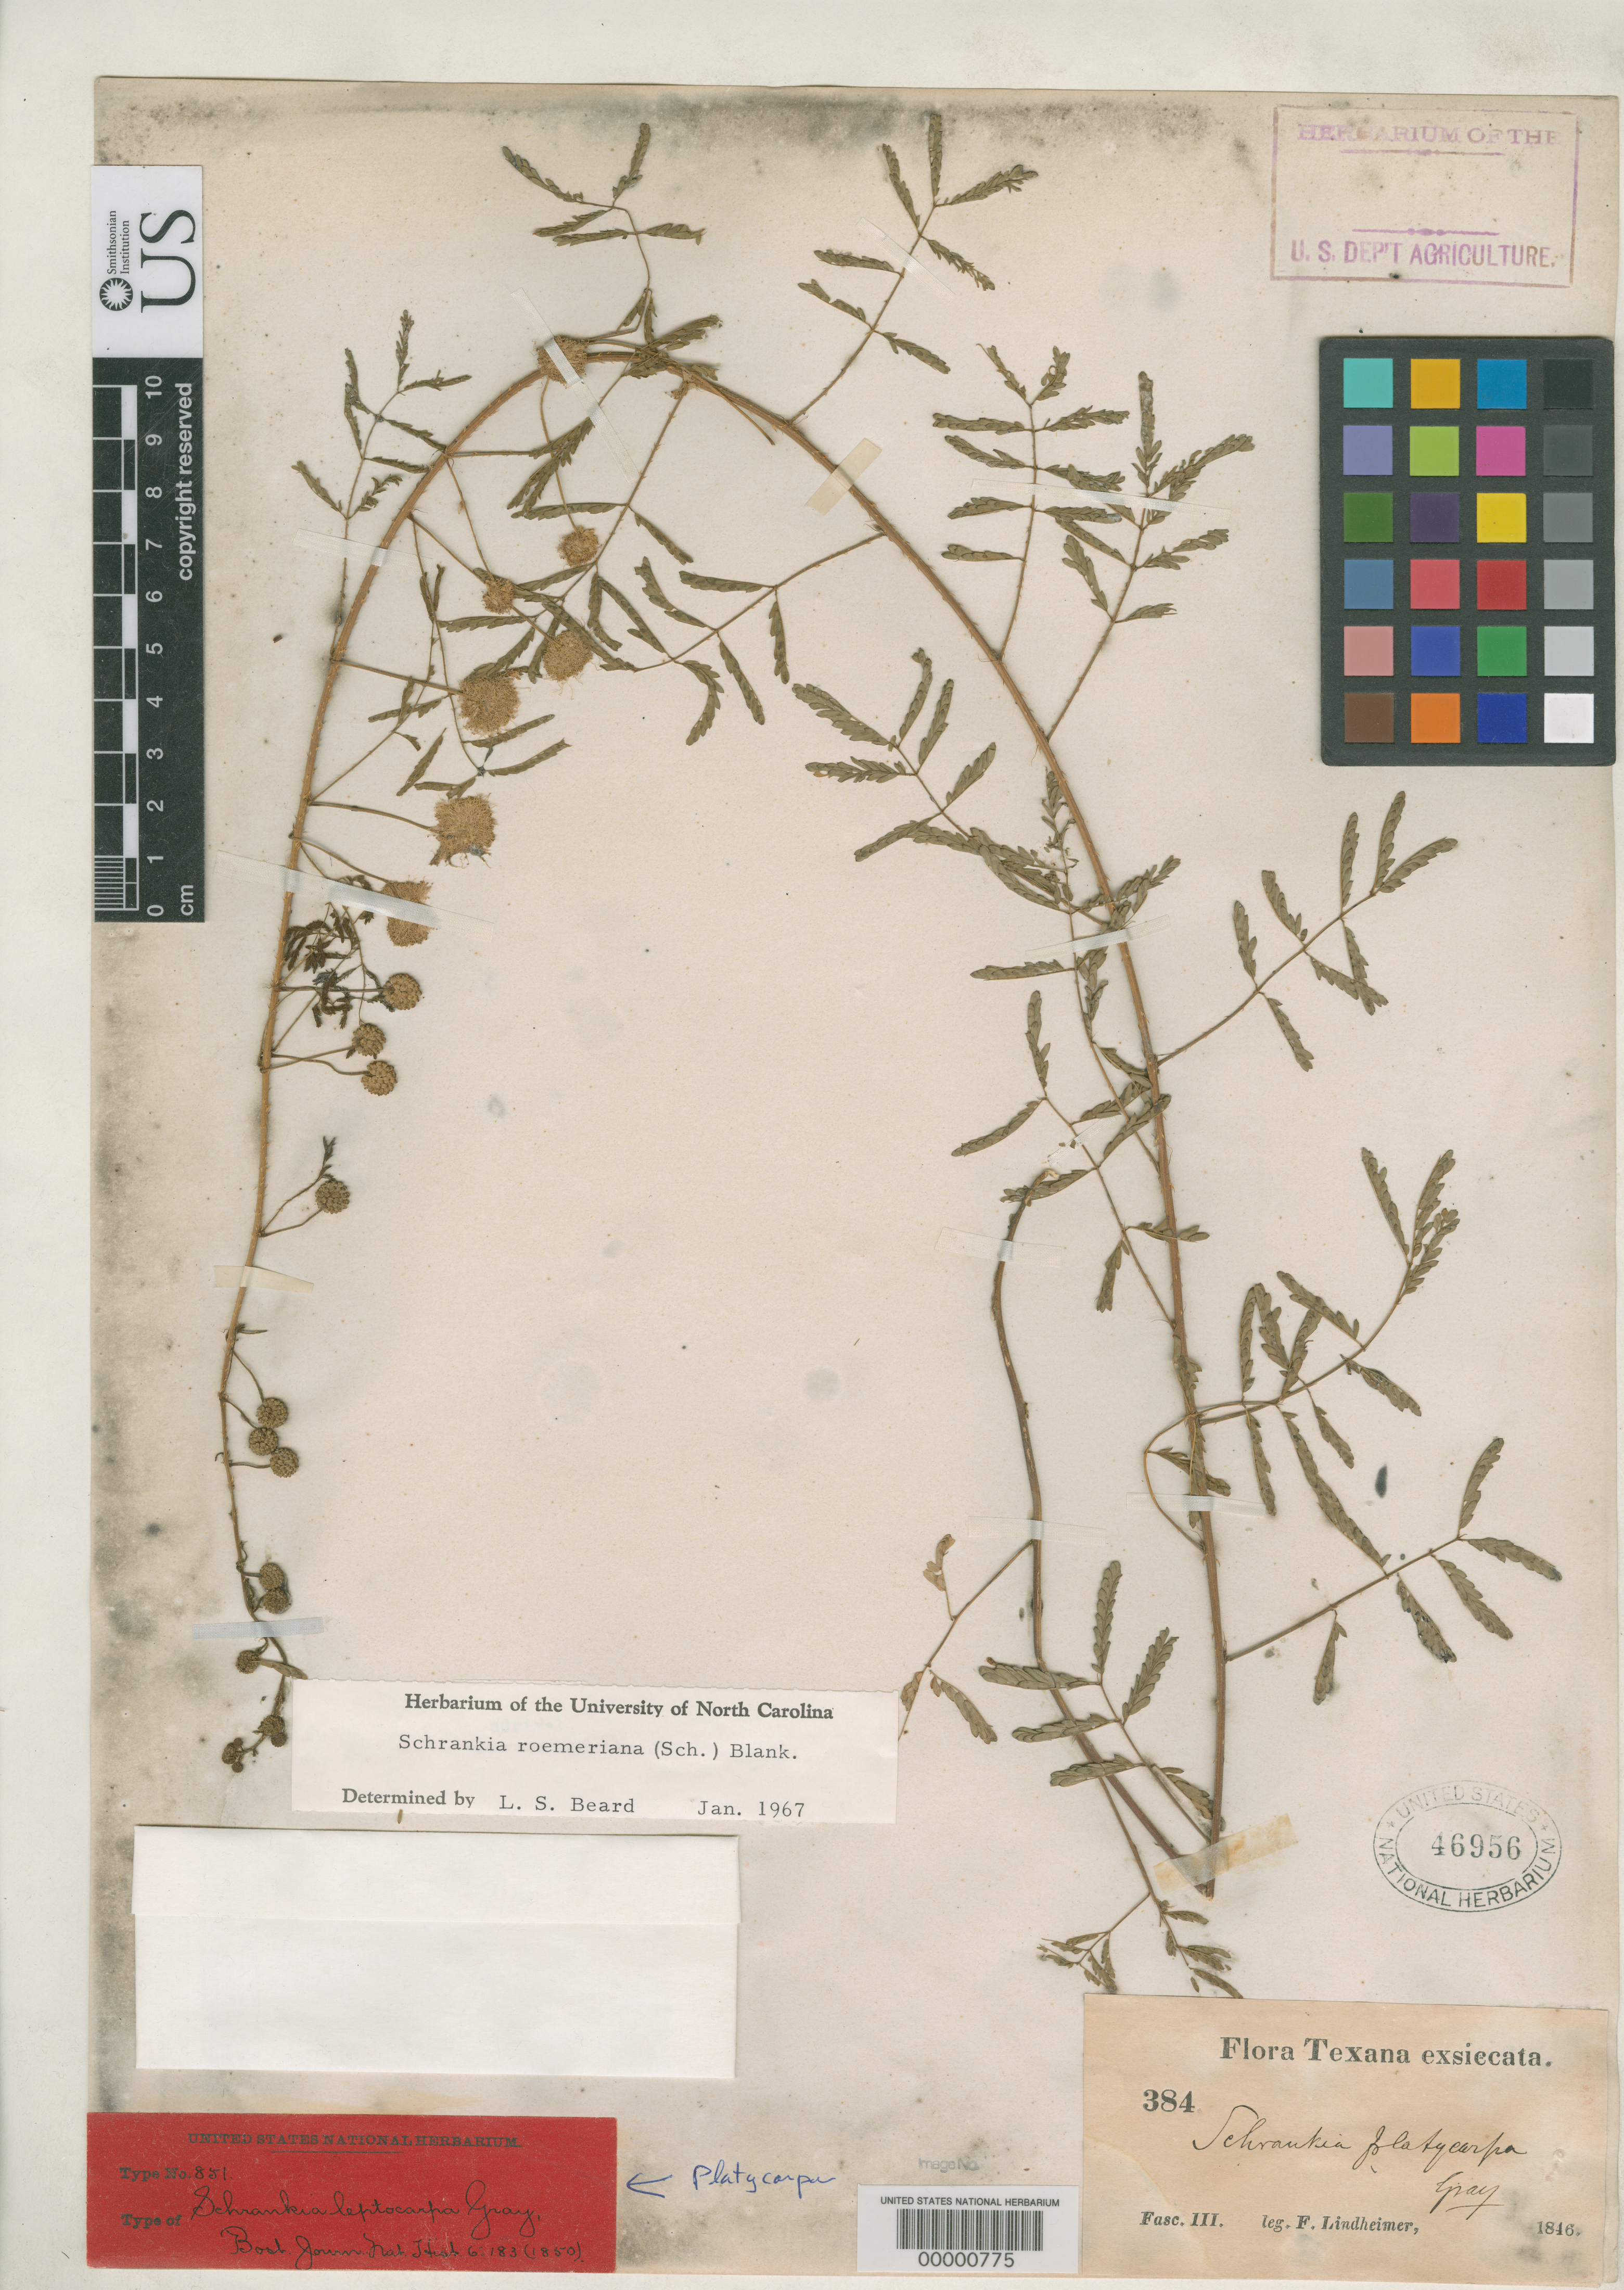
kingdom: Plantae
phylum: Tracheophyta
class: Magnoliopsida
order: Fabales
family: Fabaceae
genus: Schrankia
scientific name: Schrankia platycarpa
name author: A. Gray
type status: Isotype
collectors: F. J. Lindheimer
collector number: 384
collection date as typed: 1846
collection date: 1846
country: United States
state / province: Texas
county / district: Comal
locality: New Braunfels.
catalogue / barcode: US 46956